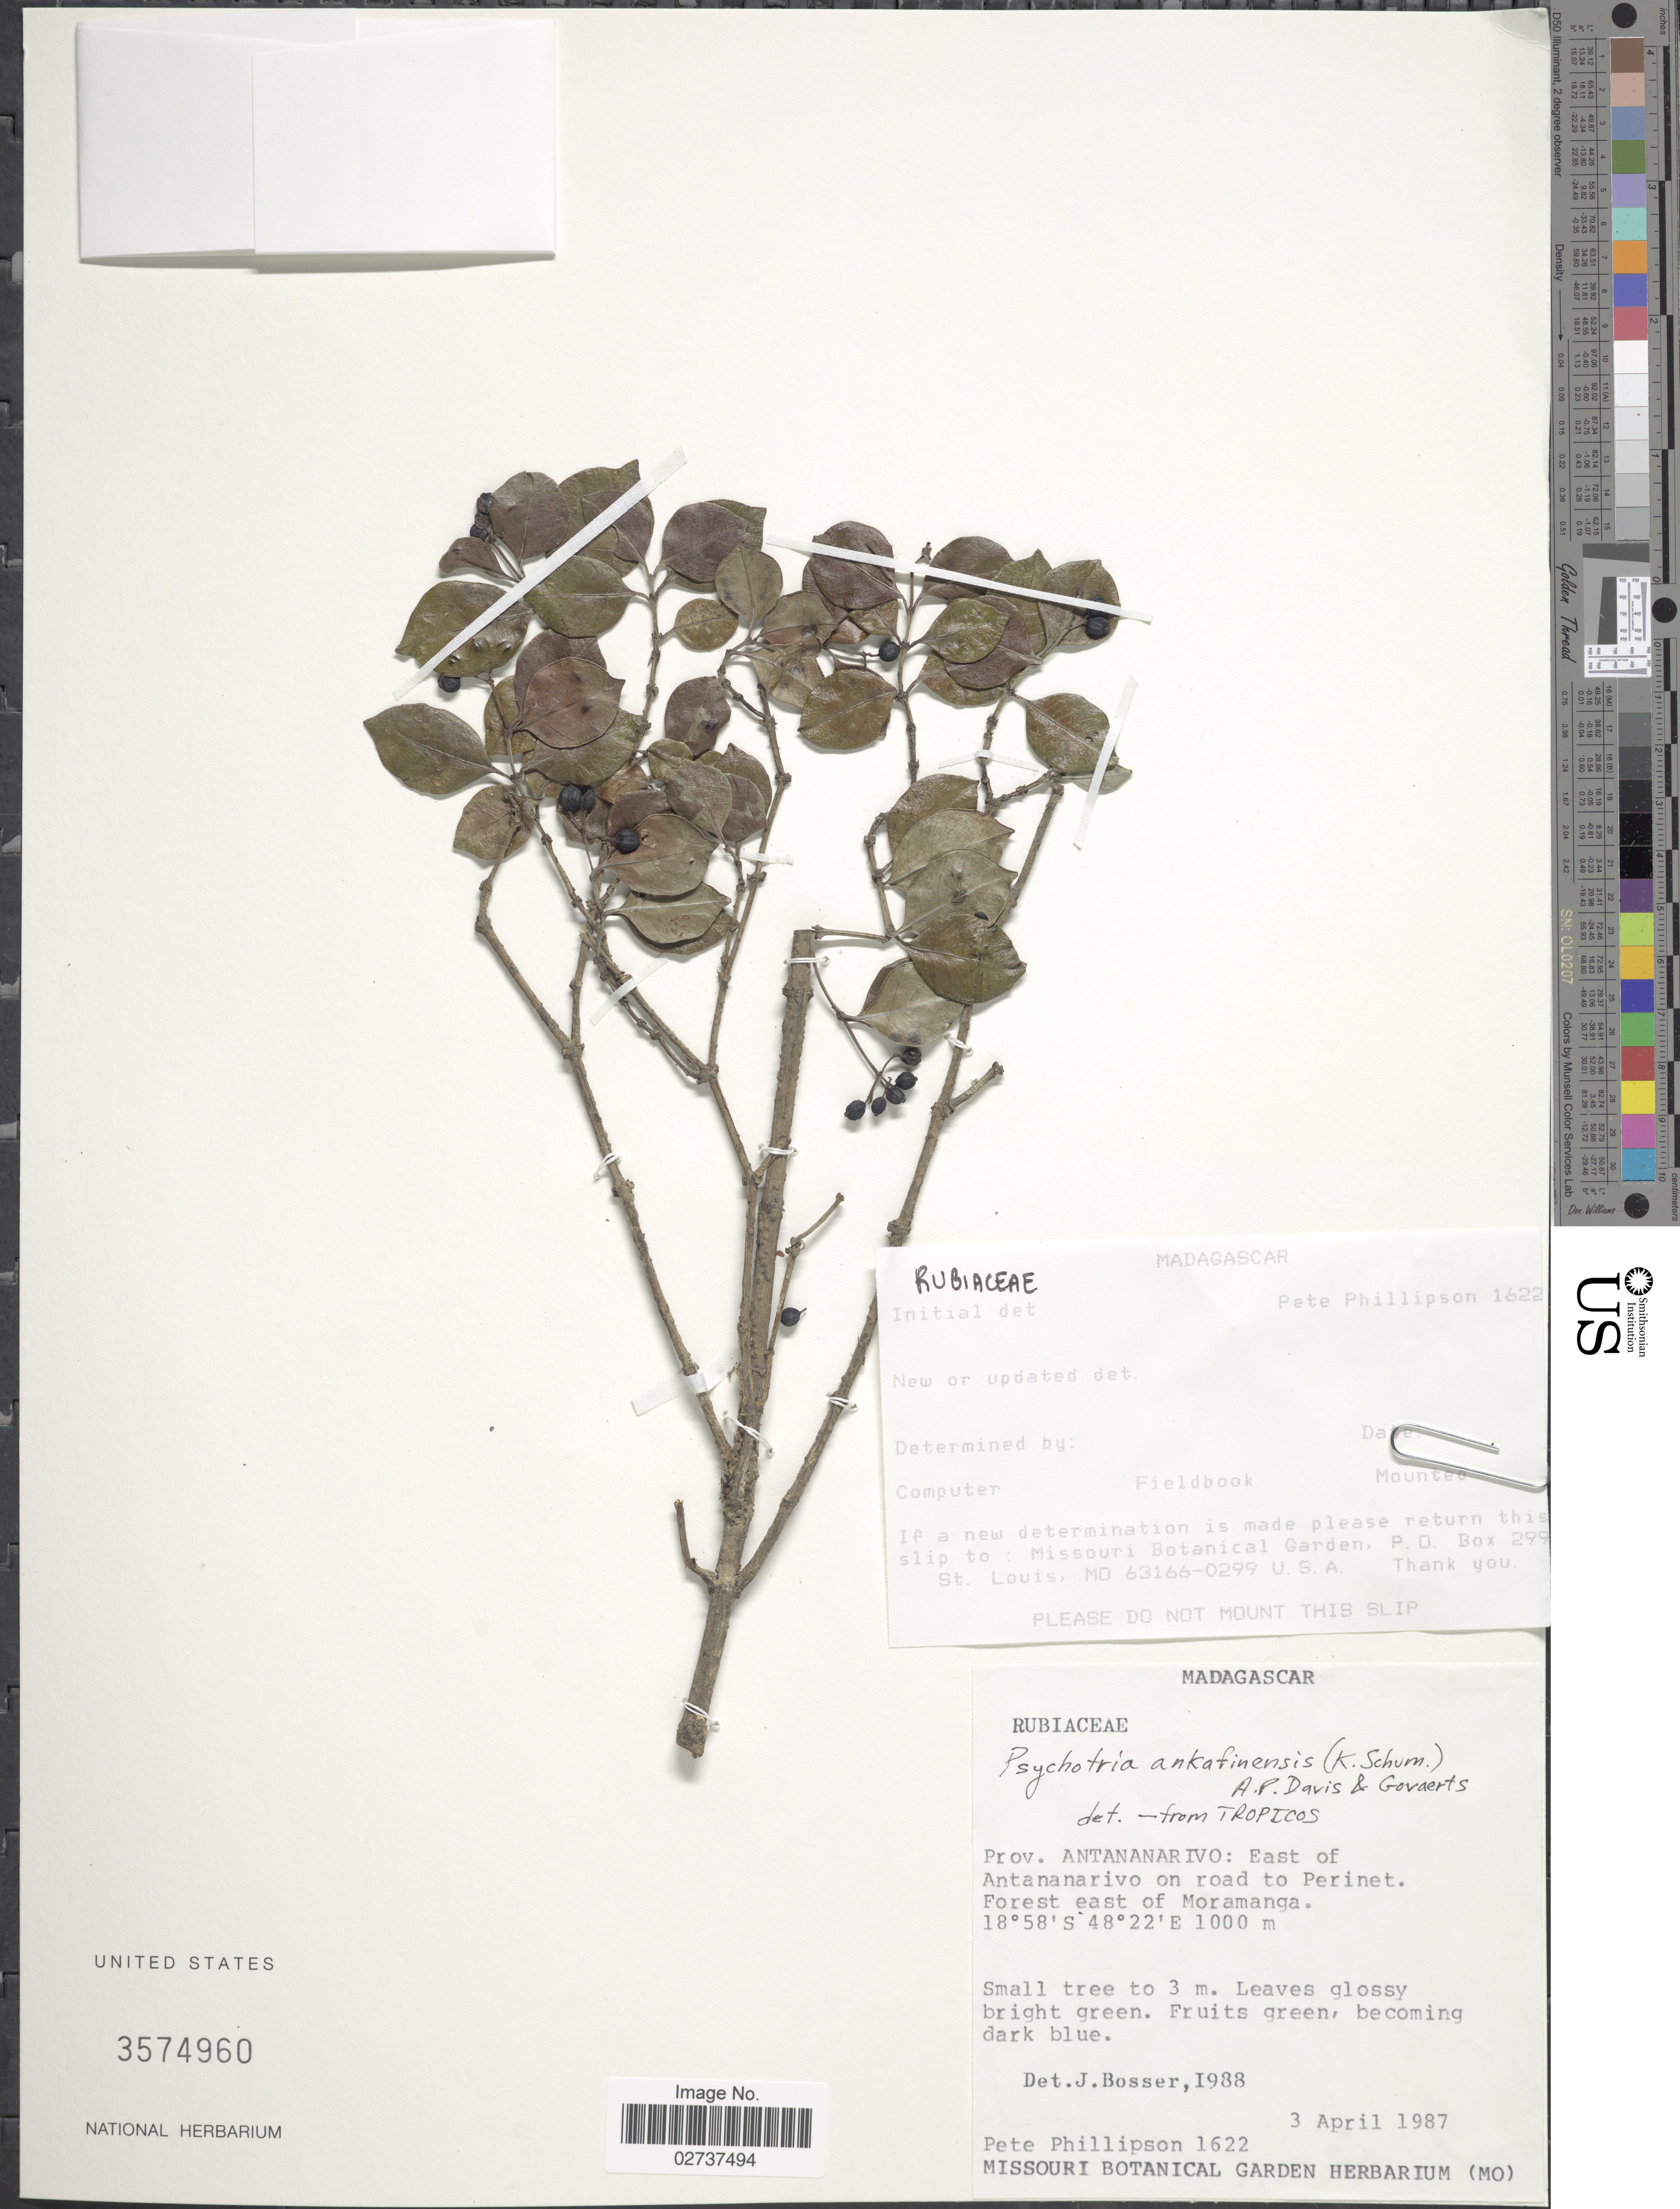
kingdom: Plantae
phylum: Tracheophyta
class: Magnoliopsida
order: Gentianales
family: Rubiaceae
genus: Psychotria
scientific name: Psychotria ankafinensis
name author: (K. Schum.) A.P. Davis & Govaerts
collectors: P. B. Phillipson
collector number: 1622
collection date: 1987-04-03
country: Madagascar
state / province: Alaotra Mangoro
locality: East of Antananarivo on road to Perinet, Forest east of Moramanga.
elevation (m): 1000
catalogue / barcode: US 3574960